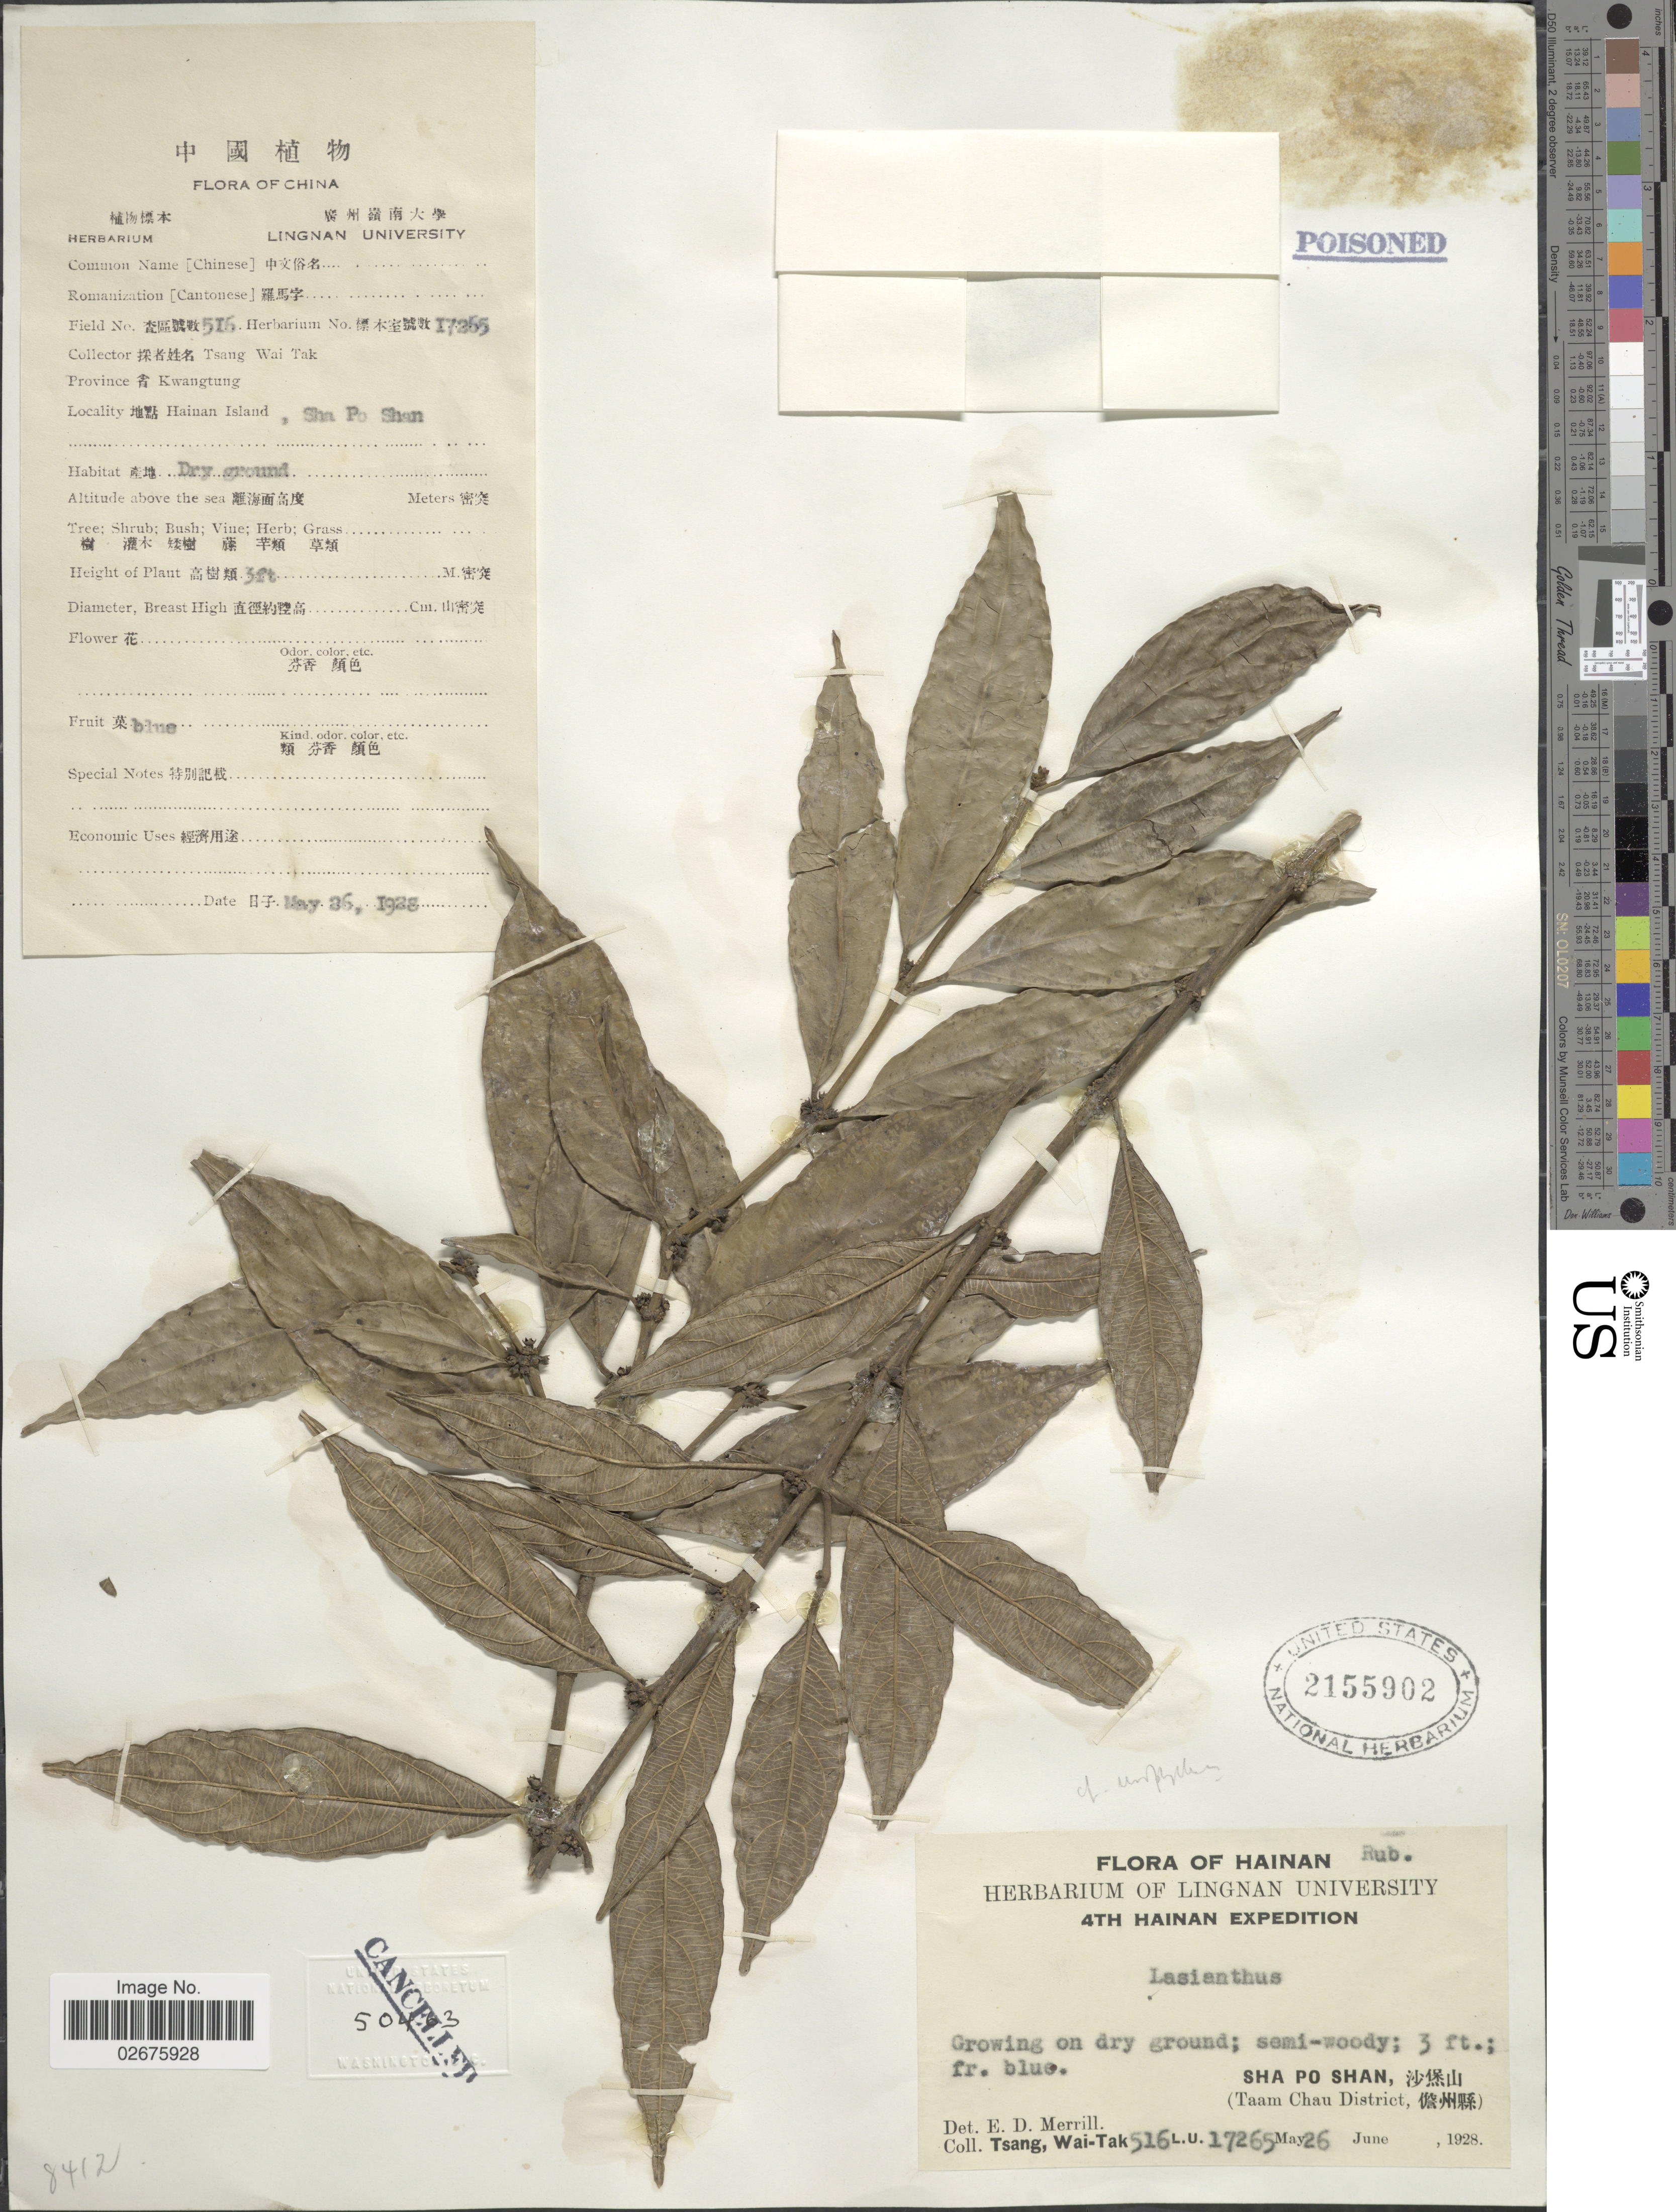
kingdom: Plantae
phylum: Tracheophyta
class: Magnoliopsida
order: Gentianales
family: Rubiaceae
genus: Lasianthus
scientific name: Lasianthus sp.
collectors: W. T. Tsang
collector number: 516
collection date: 1928-06-26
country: China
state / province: Hainan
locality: Sha Po Shan (Taam Chau District), Hainan Islands, Province Kwangtung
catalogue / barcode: US 2155902